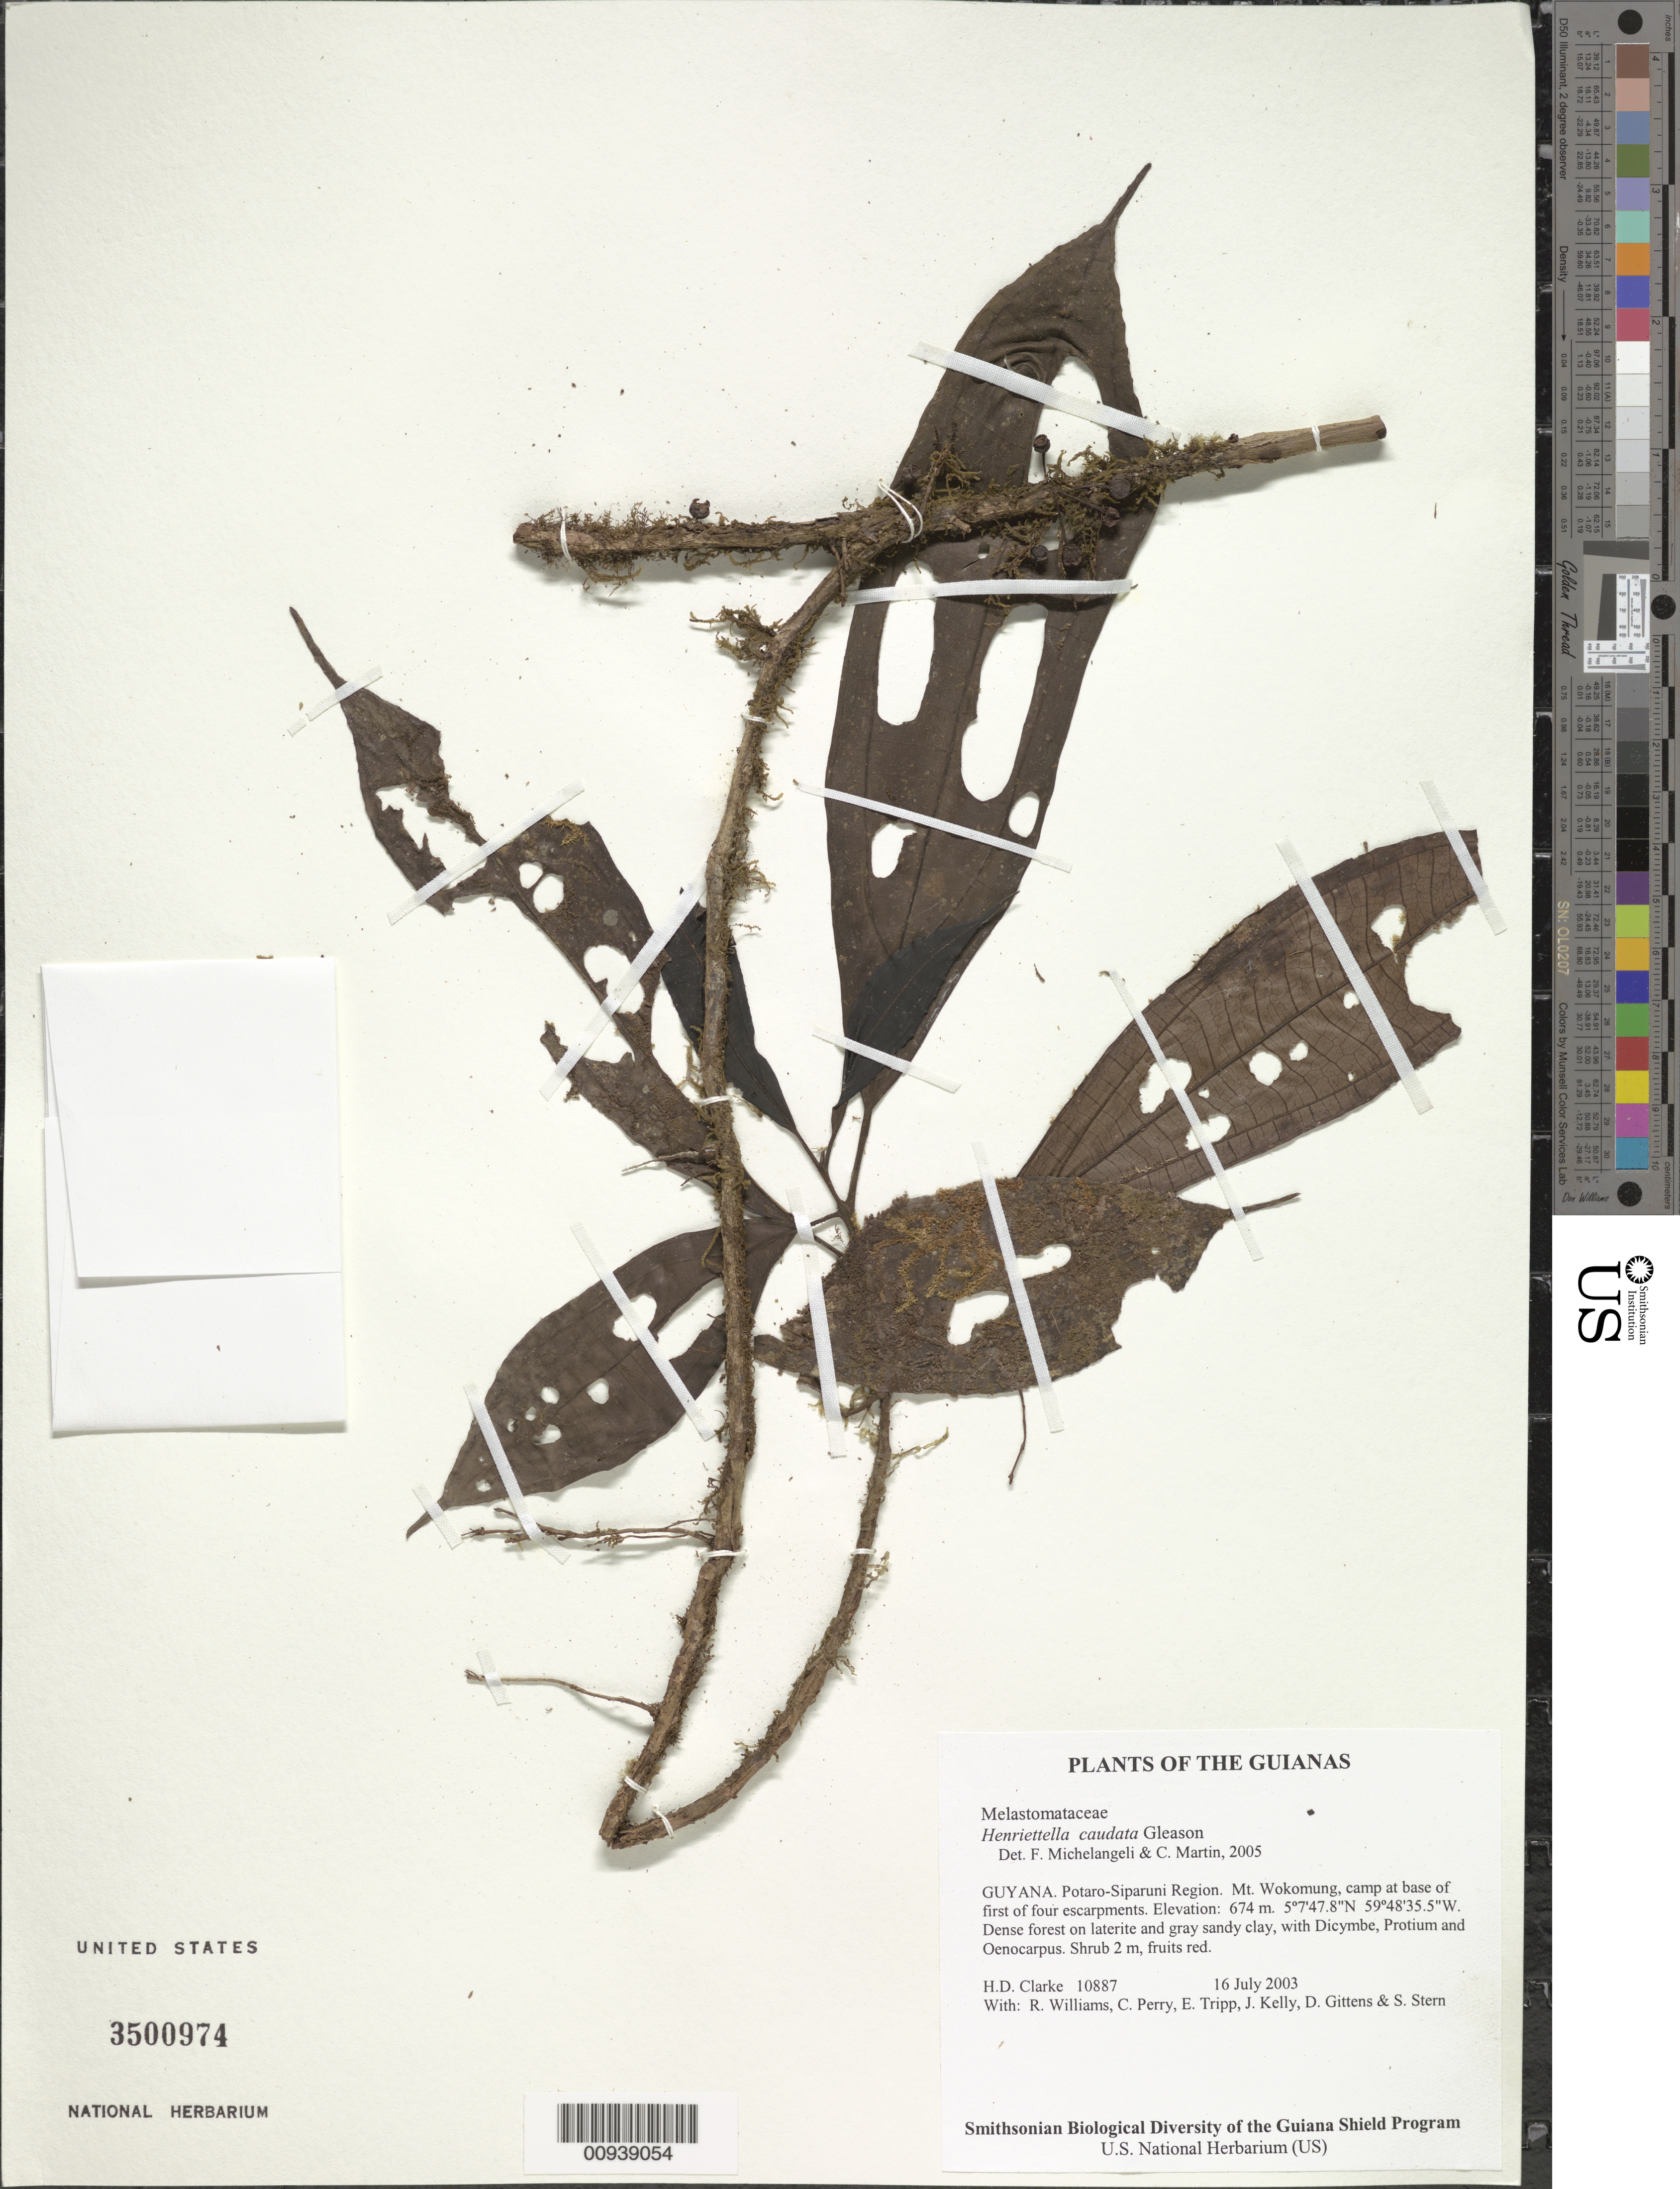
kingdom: Plantae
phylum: Tracheophyta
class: Magnoliopsida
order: Myrtales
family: Melastomataceae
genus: Henriettea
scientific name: Henriettea caudata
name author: (Gleason) Penneys et al.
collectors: H. D. Clarke, R. Williams, C. Perry, E. Tripp, J. Kelly, D. Gittens & S. R. Stern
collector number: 10887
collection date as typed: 16 July 2003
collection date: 2003-07-16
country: Guyana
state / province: Potaro-Siparuni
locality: Mt. Wokomung, camp at base of first of four escarpments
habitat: Dense forest on laterite and gray sandy clay, with Dicymbe, Protium and Oenocarpus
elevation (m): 674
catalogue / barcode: US 3500974